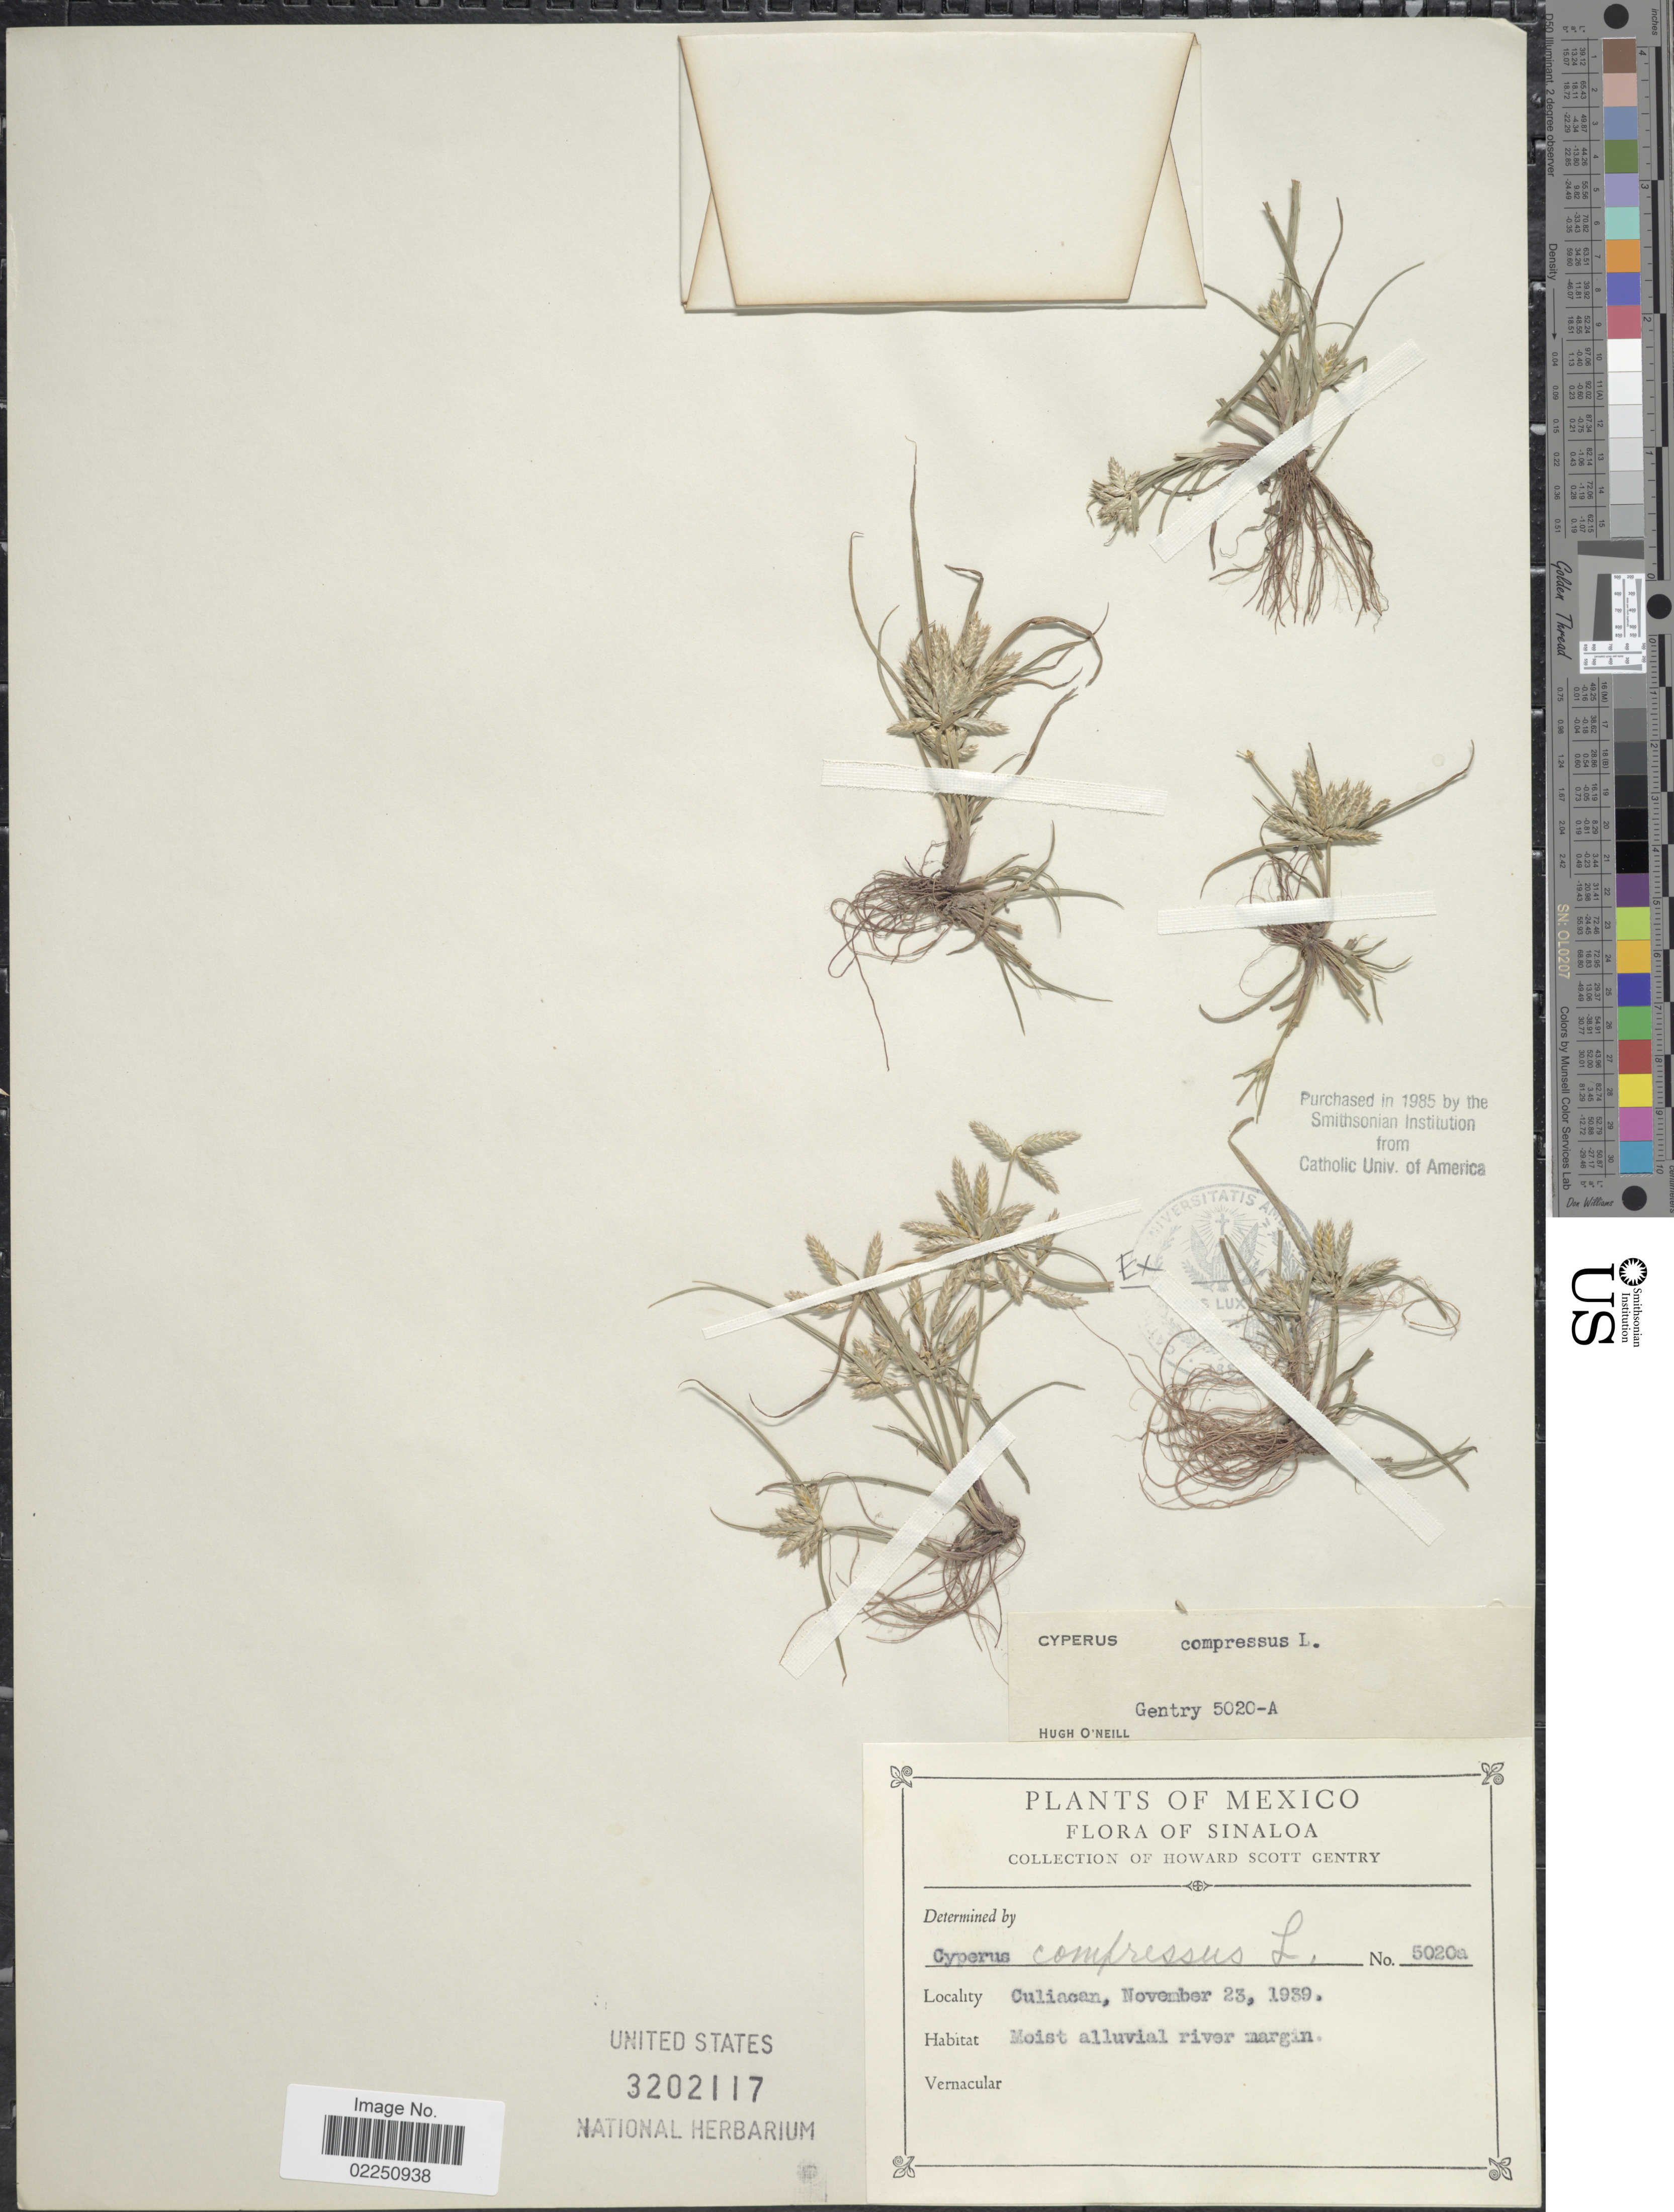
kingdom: Plantae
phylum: Tracheophyta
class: Liliopsida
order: Poales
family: Cyperaceae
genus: Cyperus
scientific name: Cyperus compressus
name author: L.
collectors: H. S. Gentry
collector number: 5020a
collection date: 1939-11-23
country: Mexico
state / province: Sinaloa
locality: Culiacan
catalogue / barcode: US 3202117